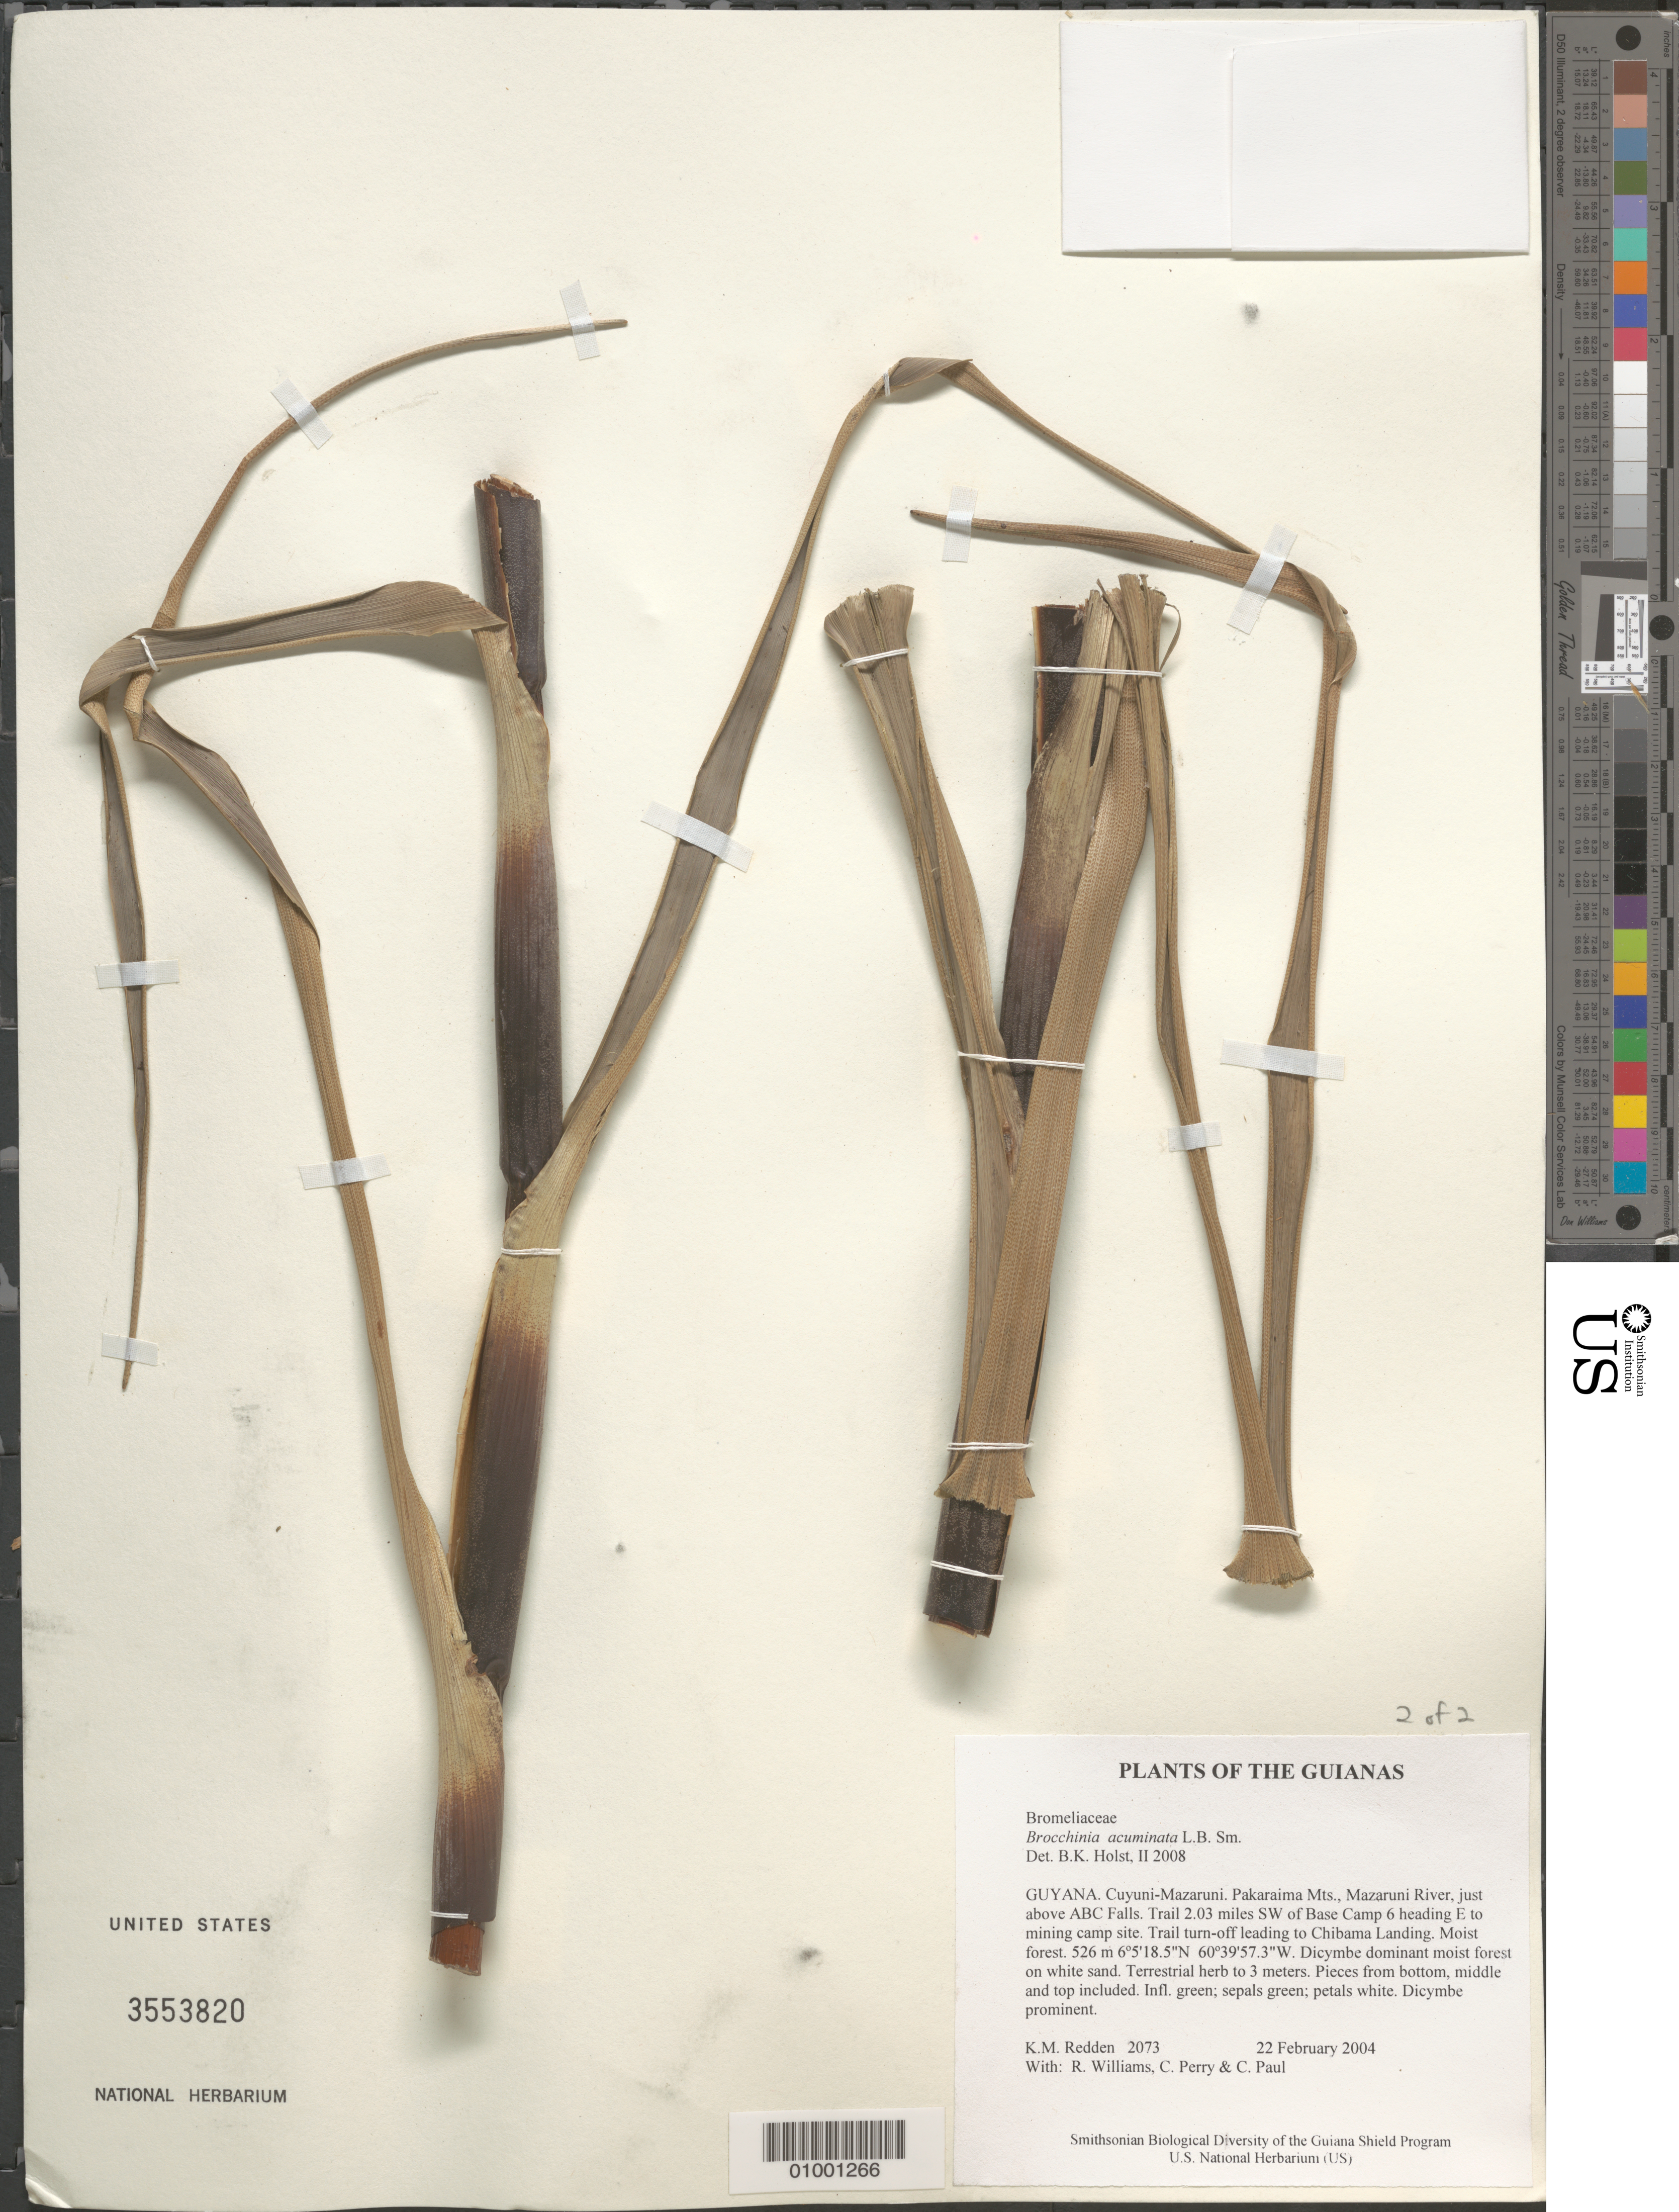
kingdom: Plantae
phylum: Tracheophyta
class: Liliopsida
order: Poales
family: Bromeliaceae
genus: Brocchinia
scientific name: Brocchinia acuminata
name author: L.B. Sm.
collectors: K. M. Redden, R. Williams, C. Perry & C. Paul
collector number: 2073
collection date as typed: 22 February 2004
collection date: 2004-02-22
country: Guyana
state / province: Cuyuni-Mazaruni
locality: Pakaraima Mts., Mazaruni River, just above ABC Falls. Trail 2.03 miles SW of Base Camp 6 heading E to mining camp site. Trail turn-off leading to Chibama Landing. Moist forest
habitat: Dicymbe dominant moist forest on white sand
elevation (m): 526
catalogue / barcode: US 3553820